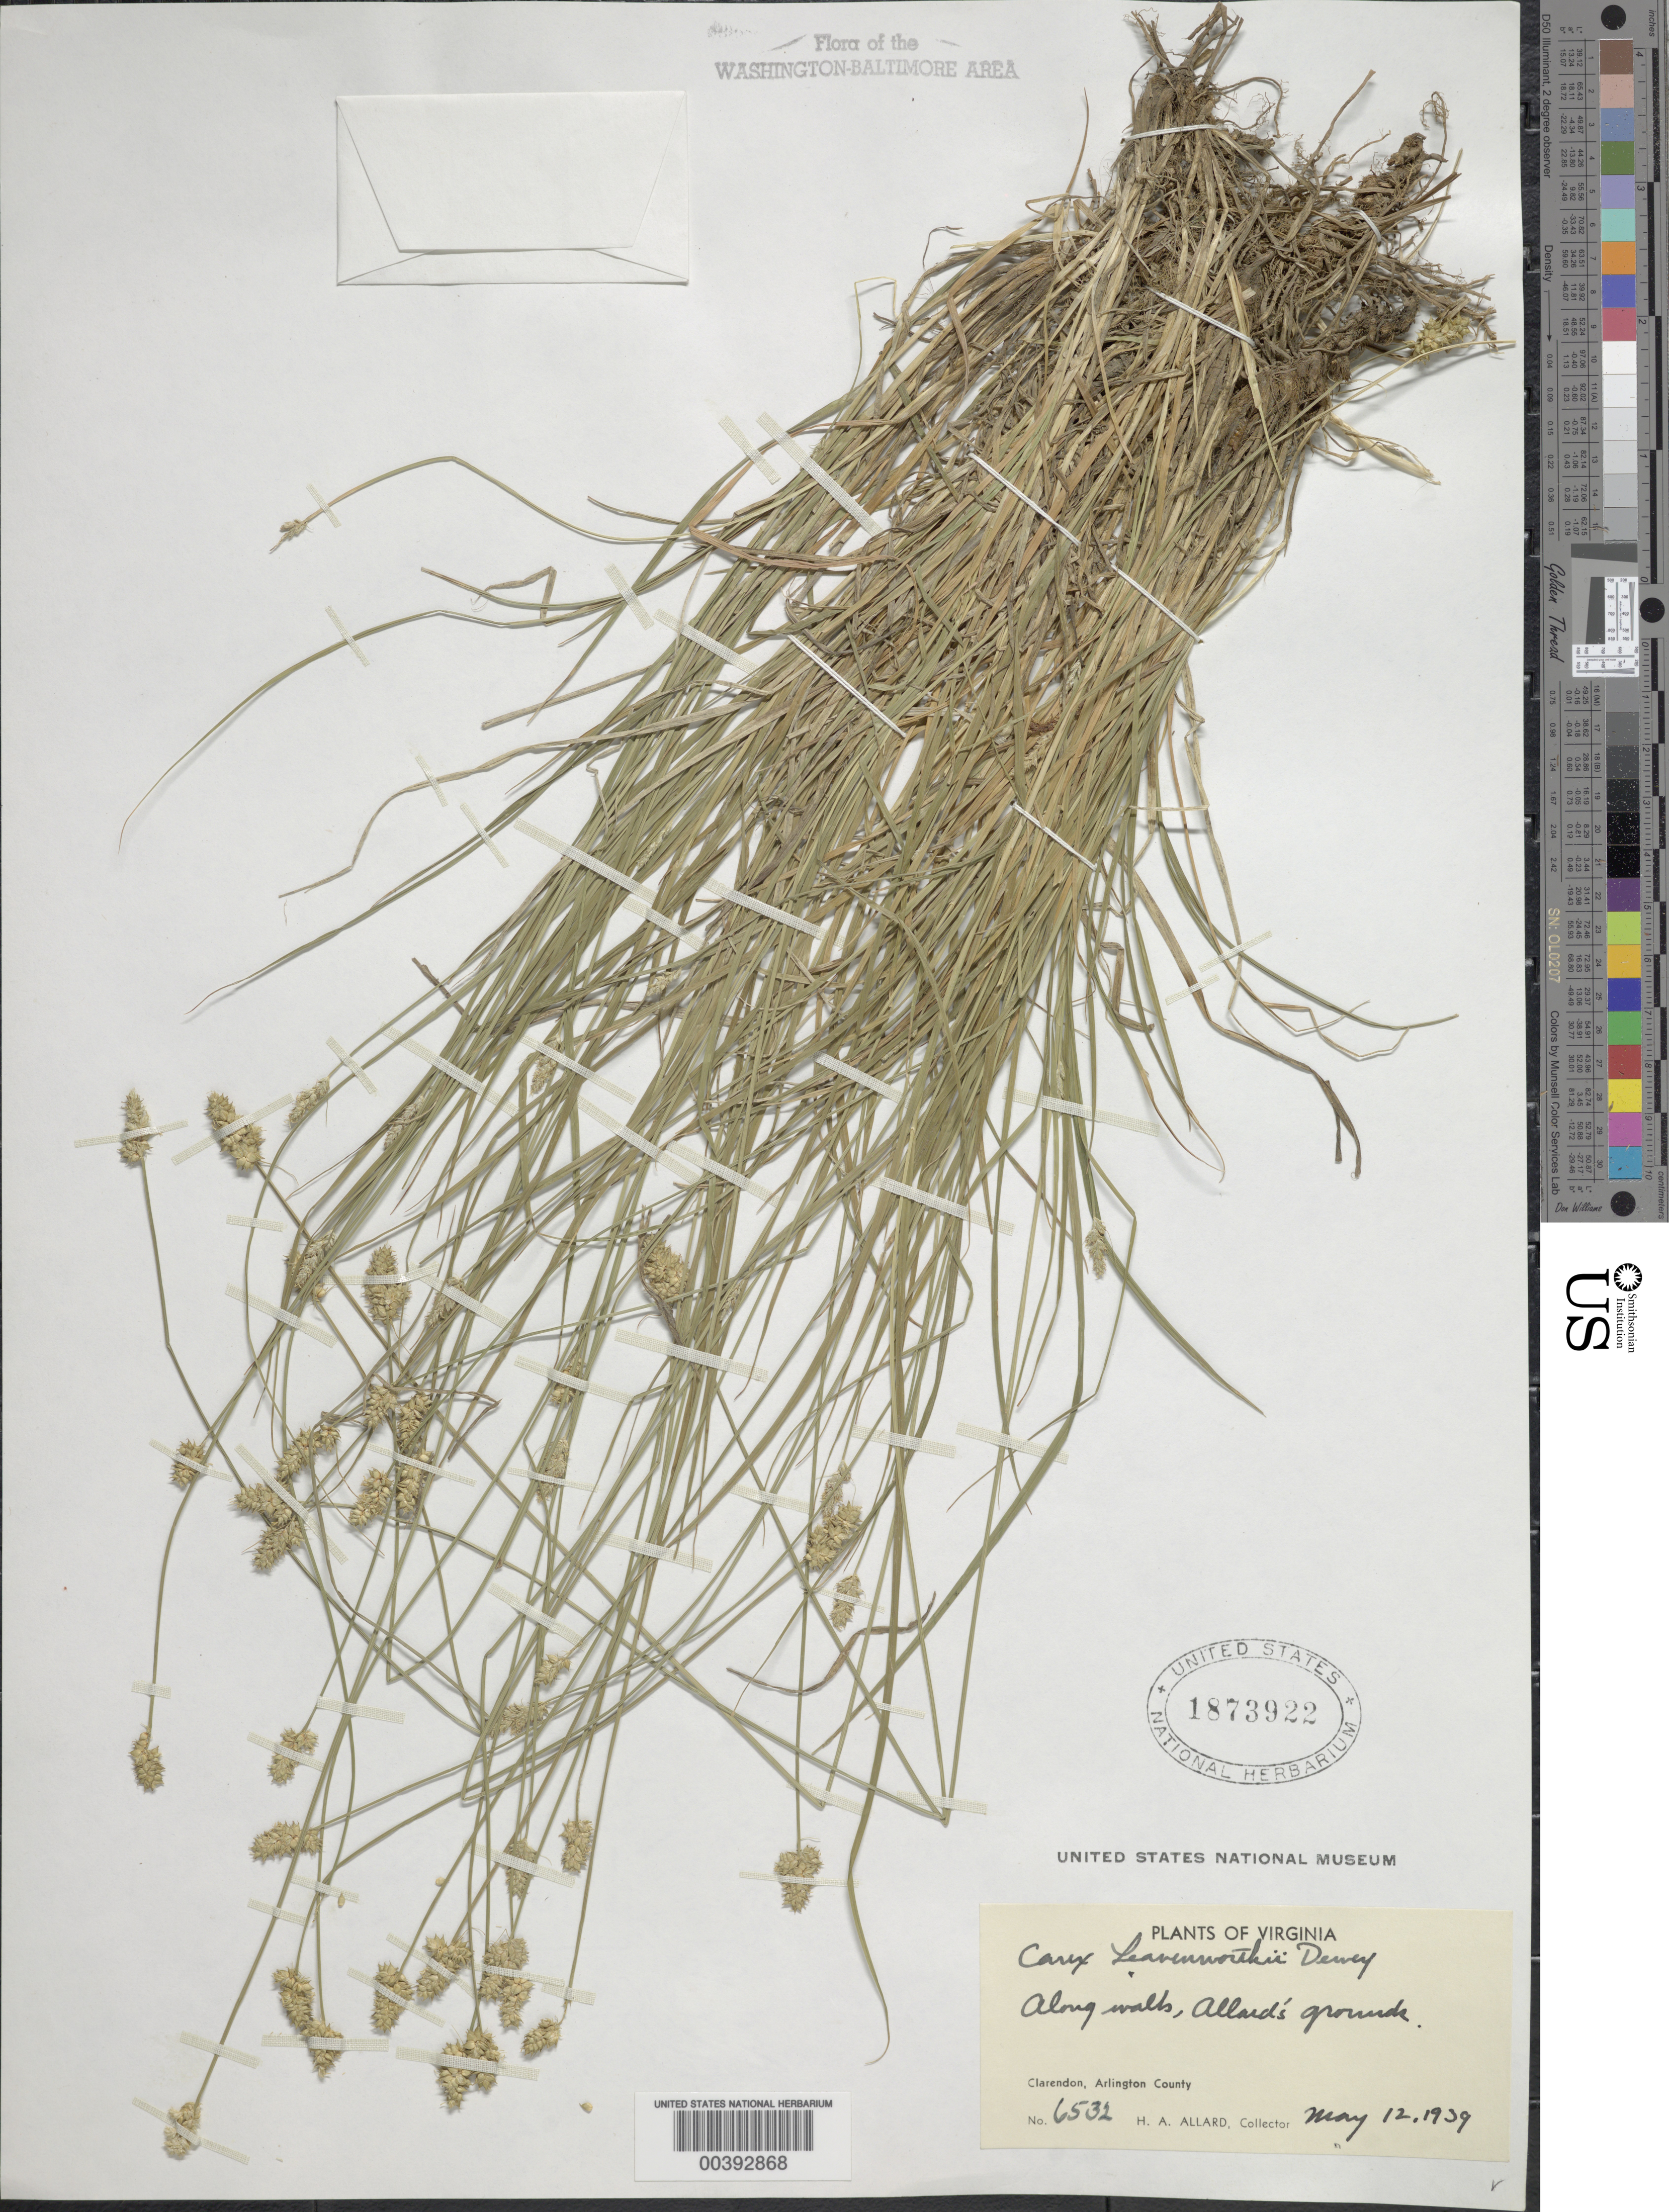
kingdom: Plantae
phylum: Tracheophyta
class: Liliopsida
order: Poales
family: Cyperaceae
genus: Carex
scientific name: Carex leavenworthii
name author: Dewey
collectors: H. A. Allard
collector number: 6532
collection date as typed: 12 May 1939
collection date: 1939-05-12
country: United States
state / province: Virginia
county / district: Arlington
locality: Clarendon, Allards garden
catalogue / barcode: US 1873922